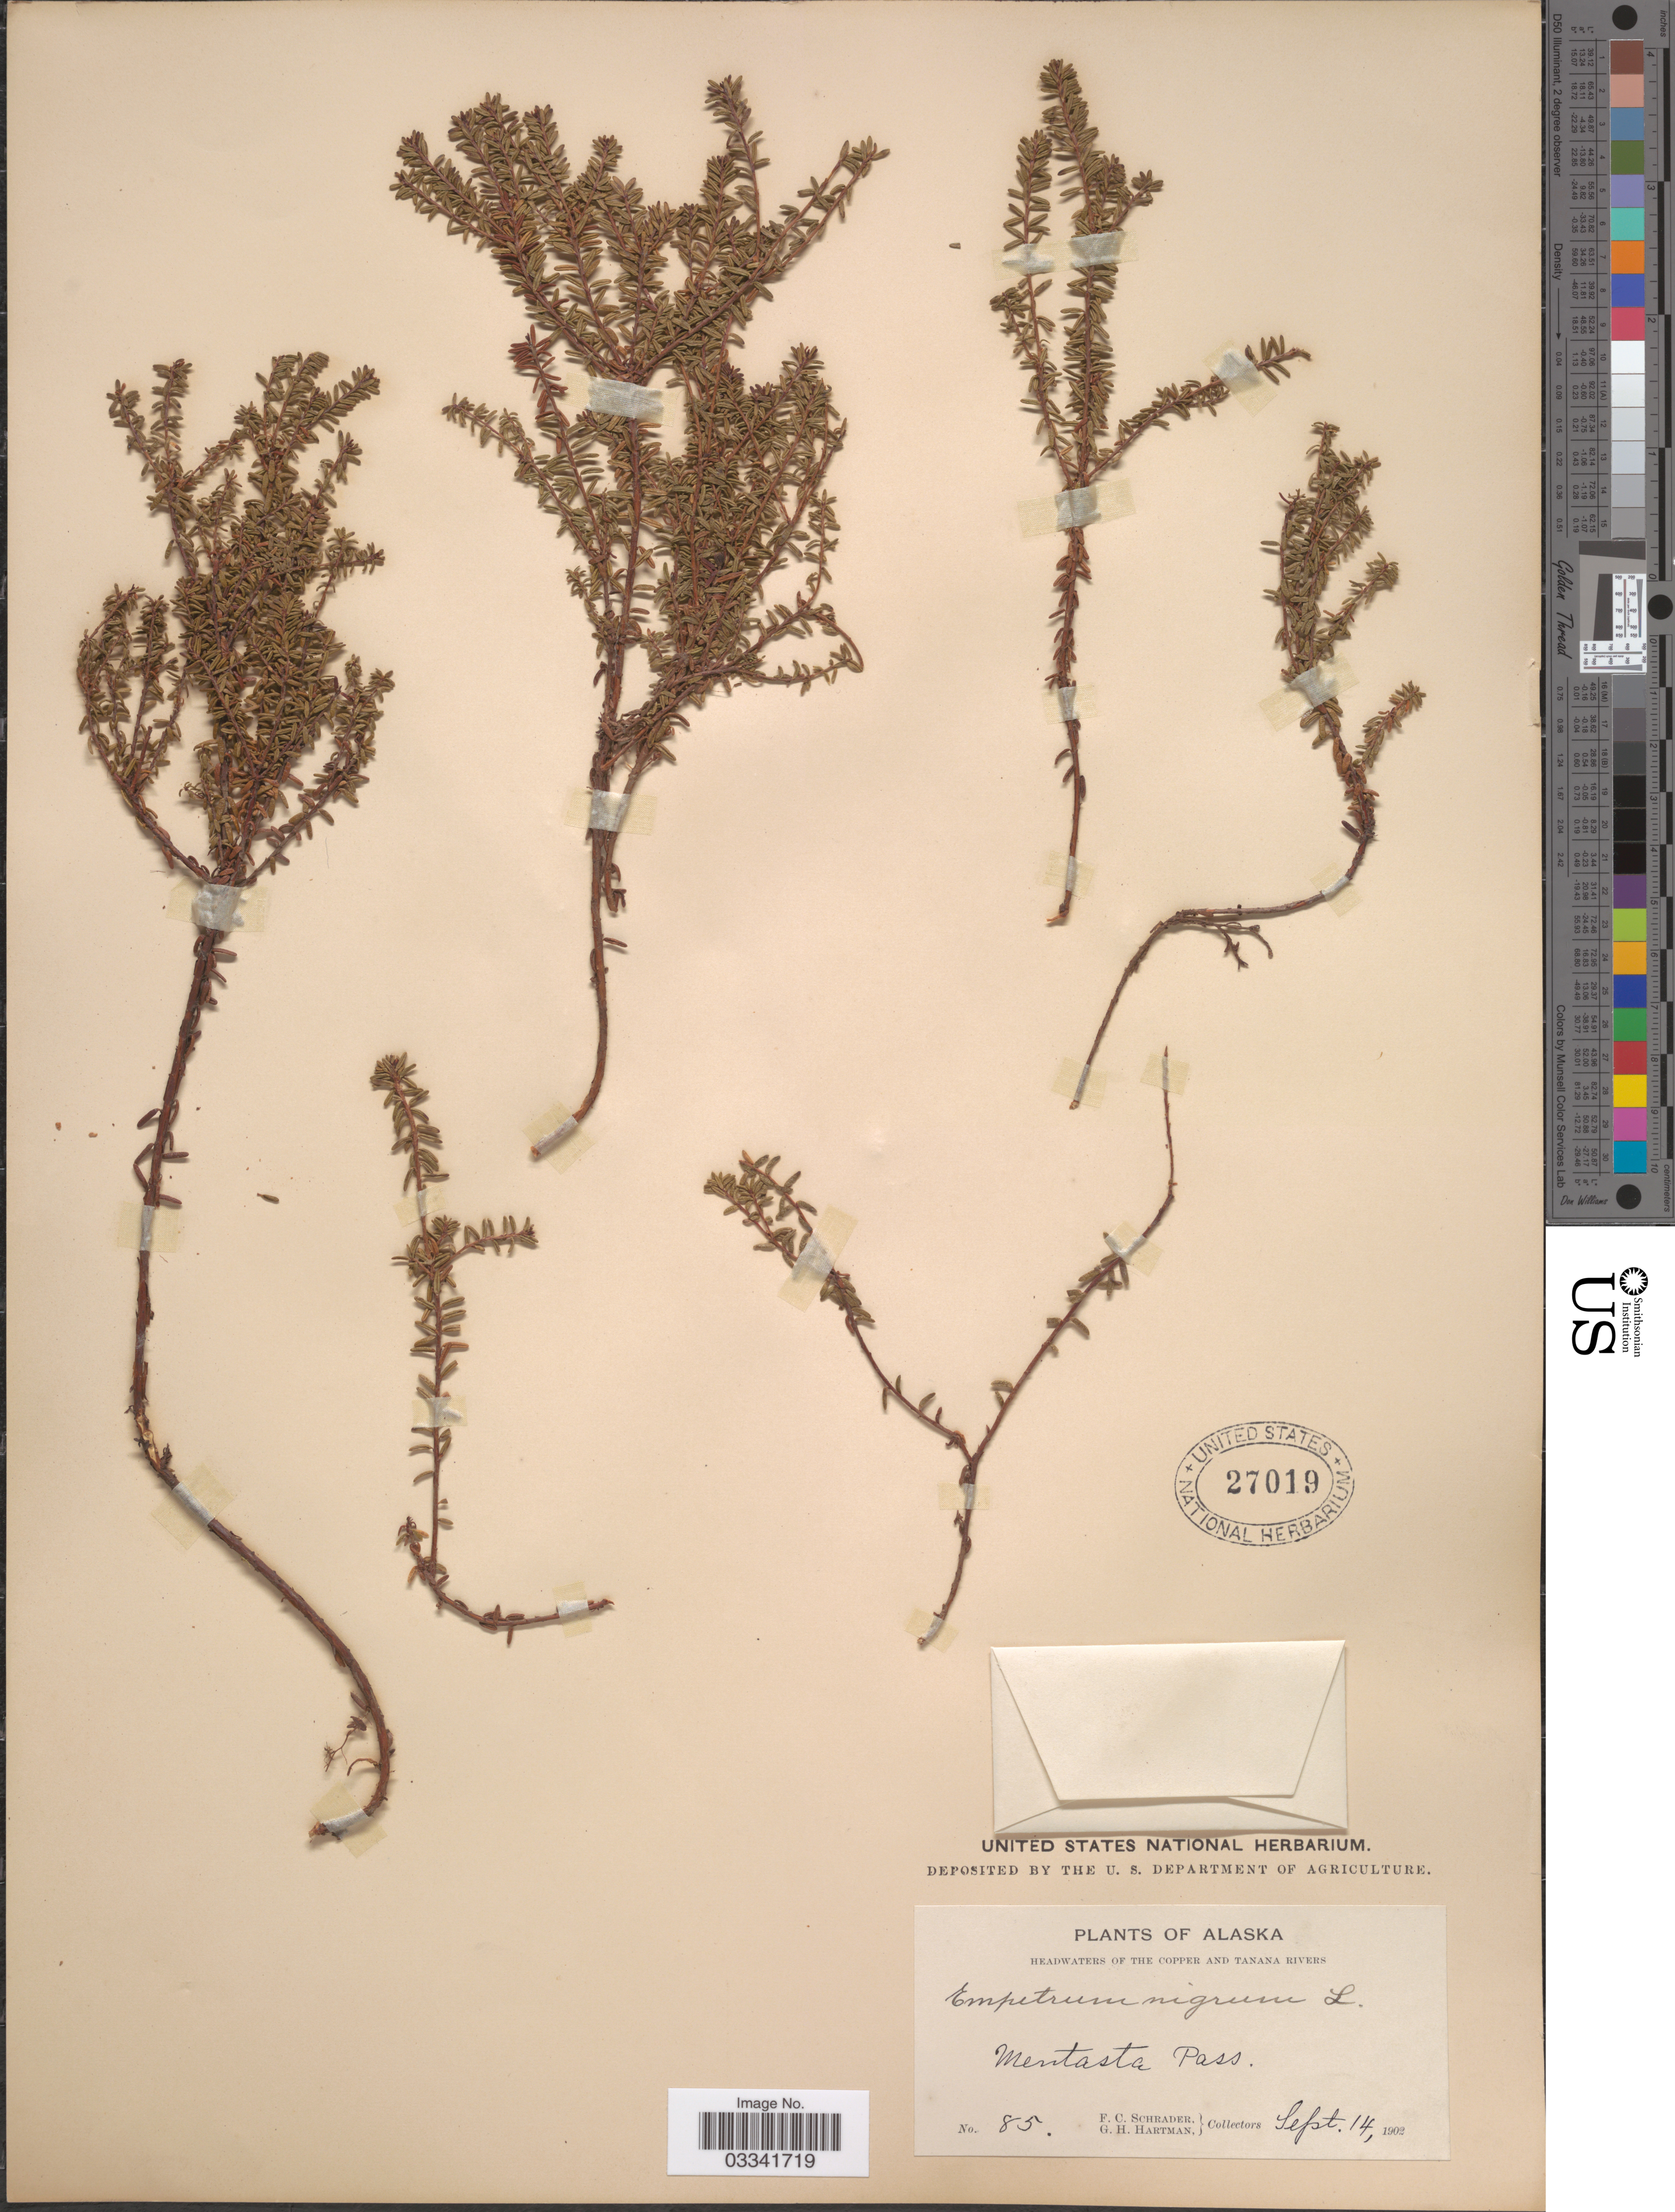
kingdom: Plantae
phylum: Tracheophyta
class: Magnoliopsida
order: Ericales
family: Ericaceae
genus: Empetrum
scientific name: Empetrum nigrum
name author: L.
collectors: F. C. Schrader & G. H. Hartman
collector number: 85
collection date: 1892-09-14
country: United States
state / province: Alaska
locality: Headwaters of the Copper and Tanana Rivers. Mentasta Pass.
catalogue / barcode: US 27019